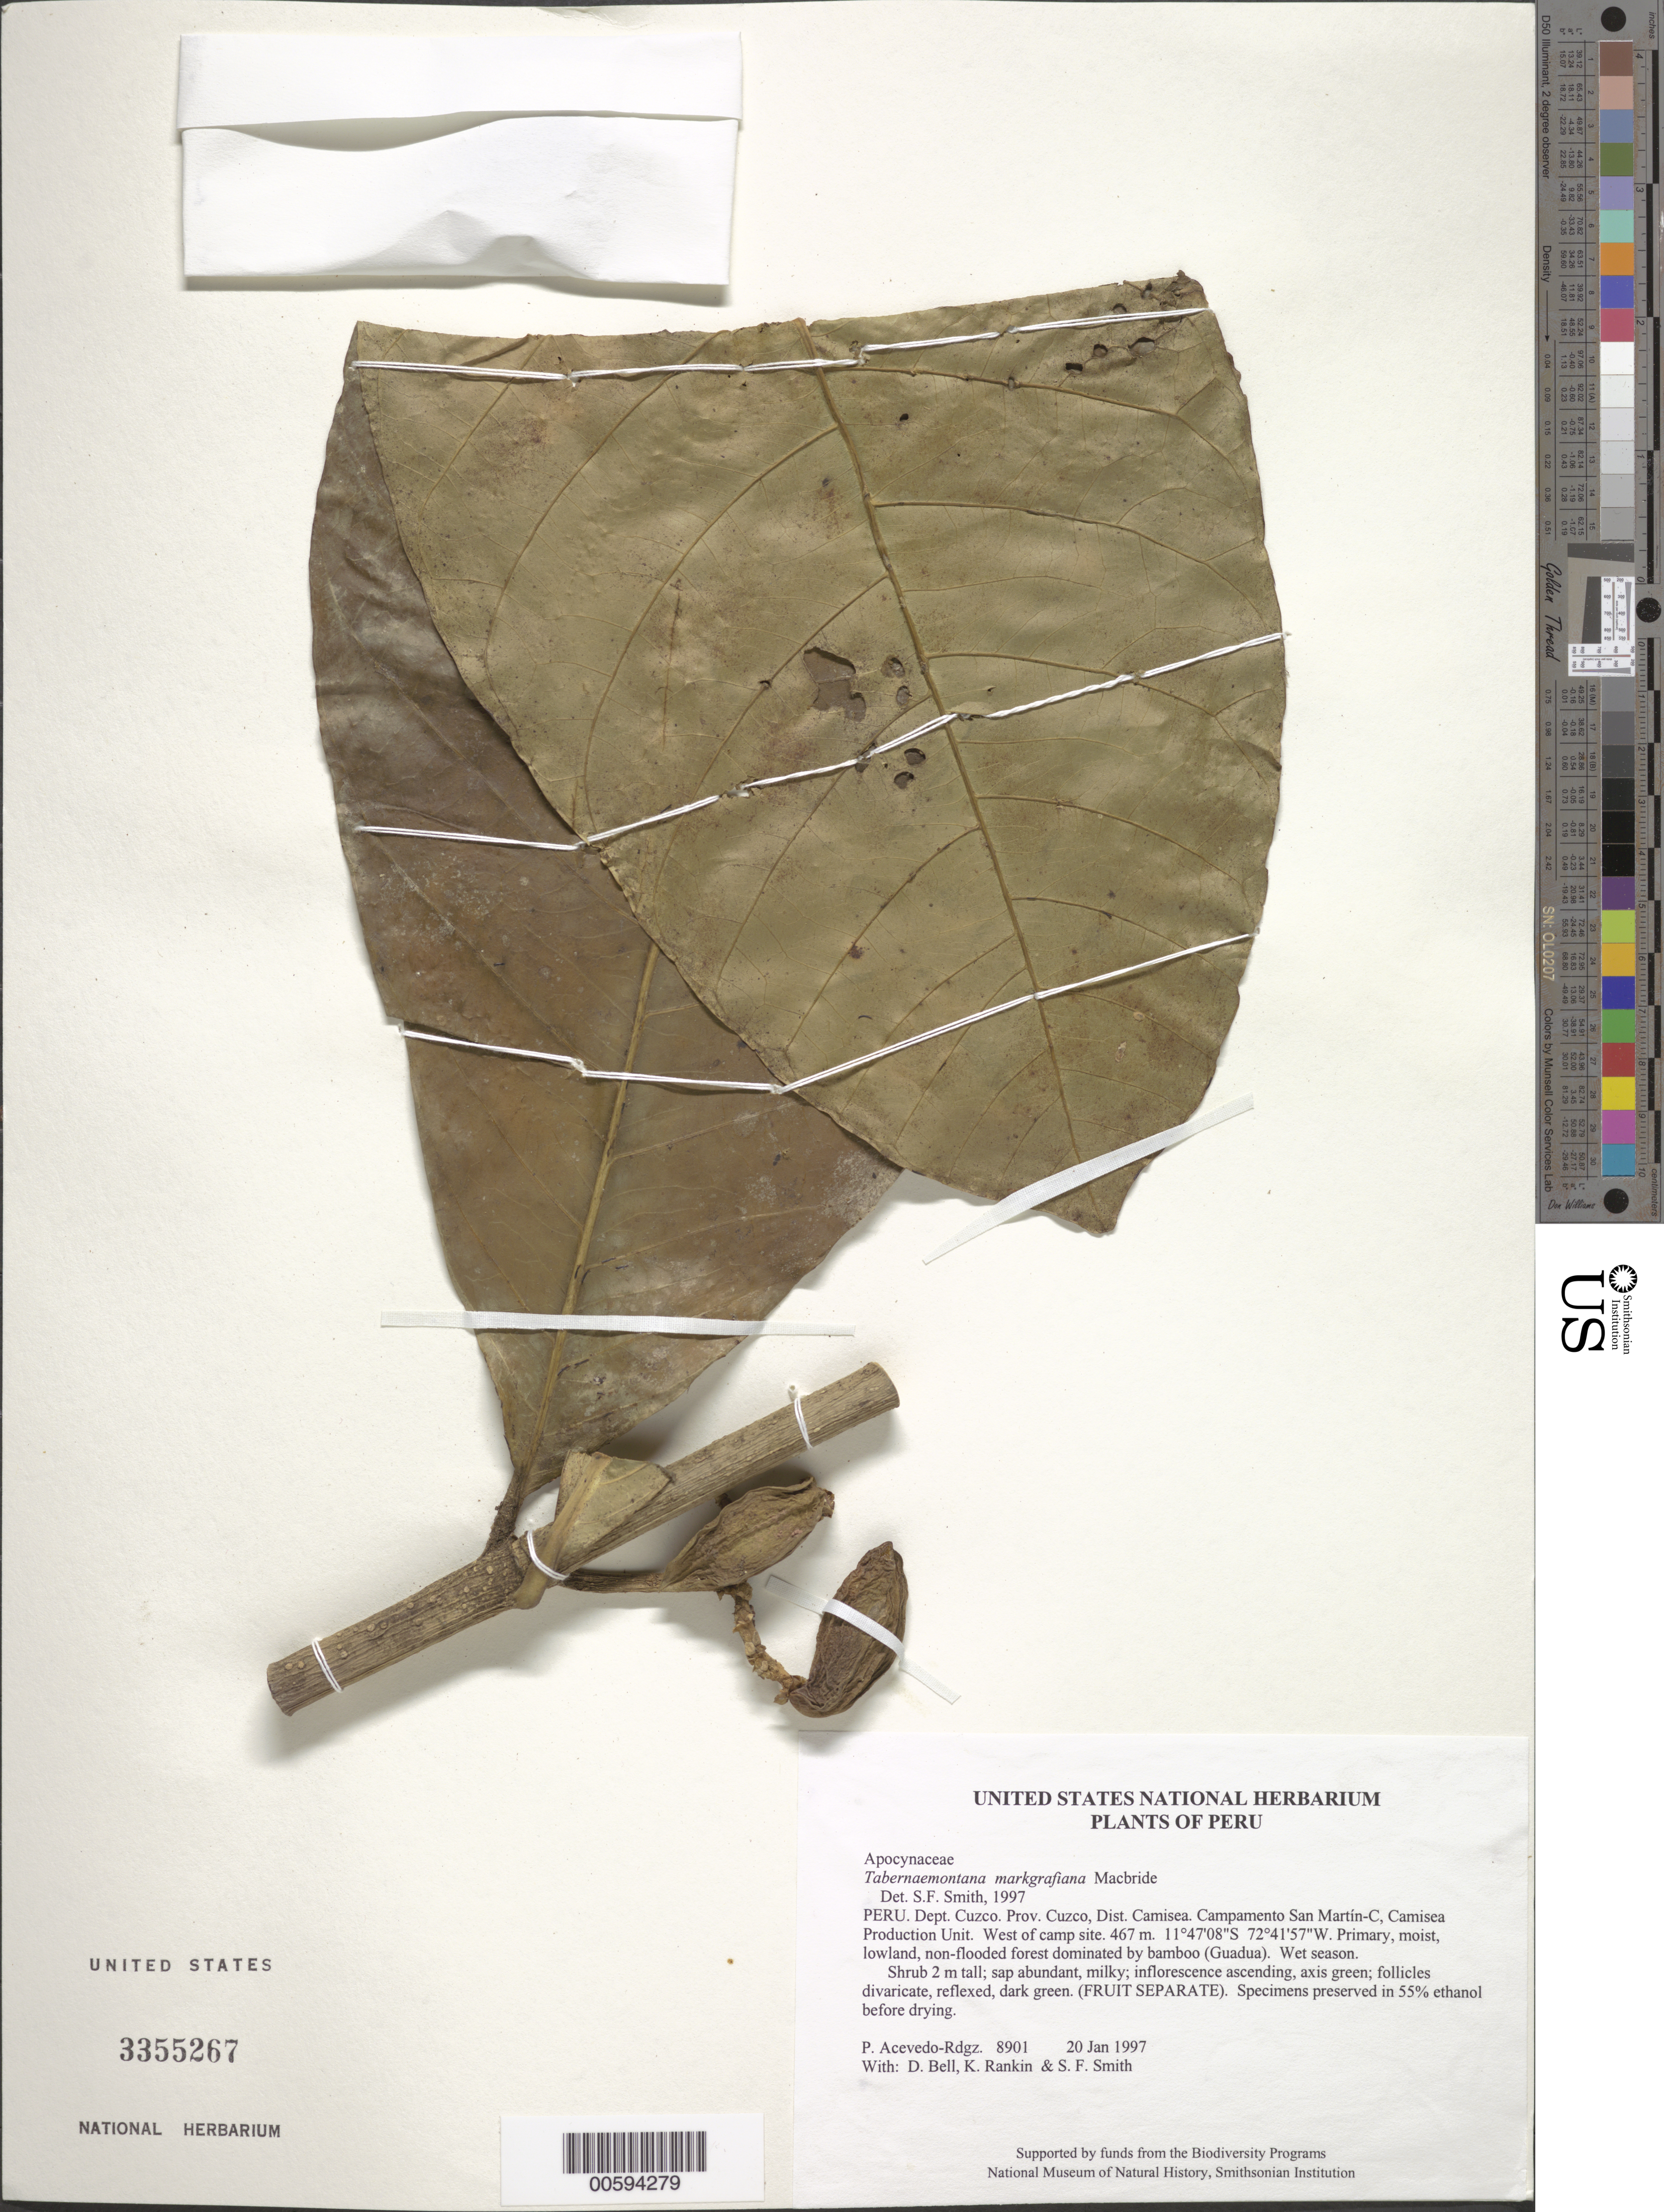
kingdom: Plantae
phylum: Tracheophyta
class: Magnoliopsida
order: Gentianales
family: Apocynaceae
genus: Tabernaemontana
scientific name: Tabernaemontana markgrafiana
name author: J.F. Macbr.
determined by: Smith, Stephen F., (US), NMNH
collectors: P. Acevedo-Rodr., D. A. Bell, K. B. Rankin & S.F. Smith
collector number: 8901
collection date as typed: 20 Jan 1997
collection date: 1997-01-20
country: Peru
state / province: Cusco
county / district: Cusco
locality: Districto Camisea, Campamento San Martín-C, Camisea Production Unit. West of camp site.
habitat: Primary, moist, lowland, non-flooded forest dominated by bamboo (Guadua). Wet season.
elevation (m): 467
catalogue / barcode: US 3355267